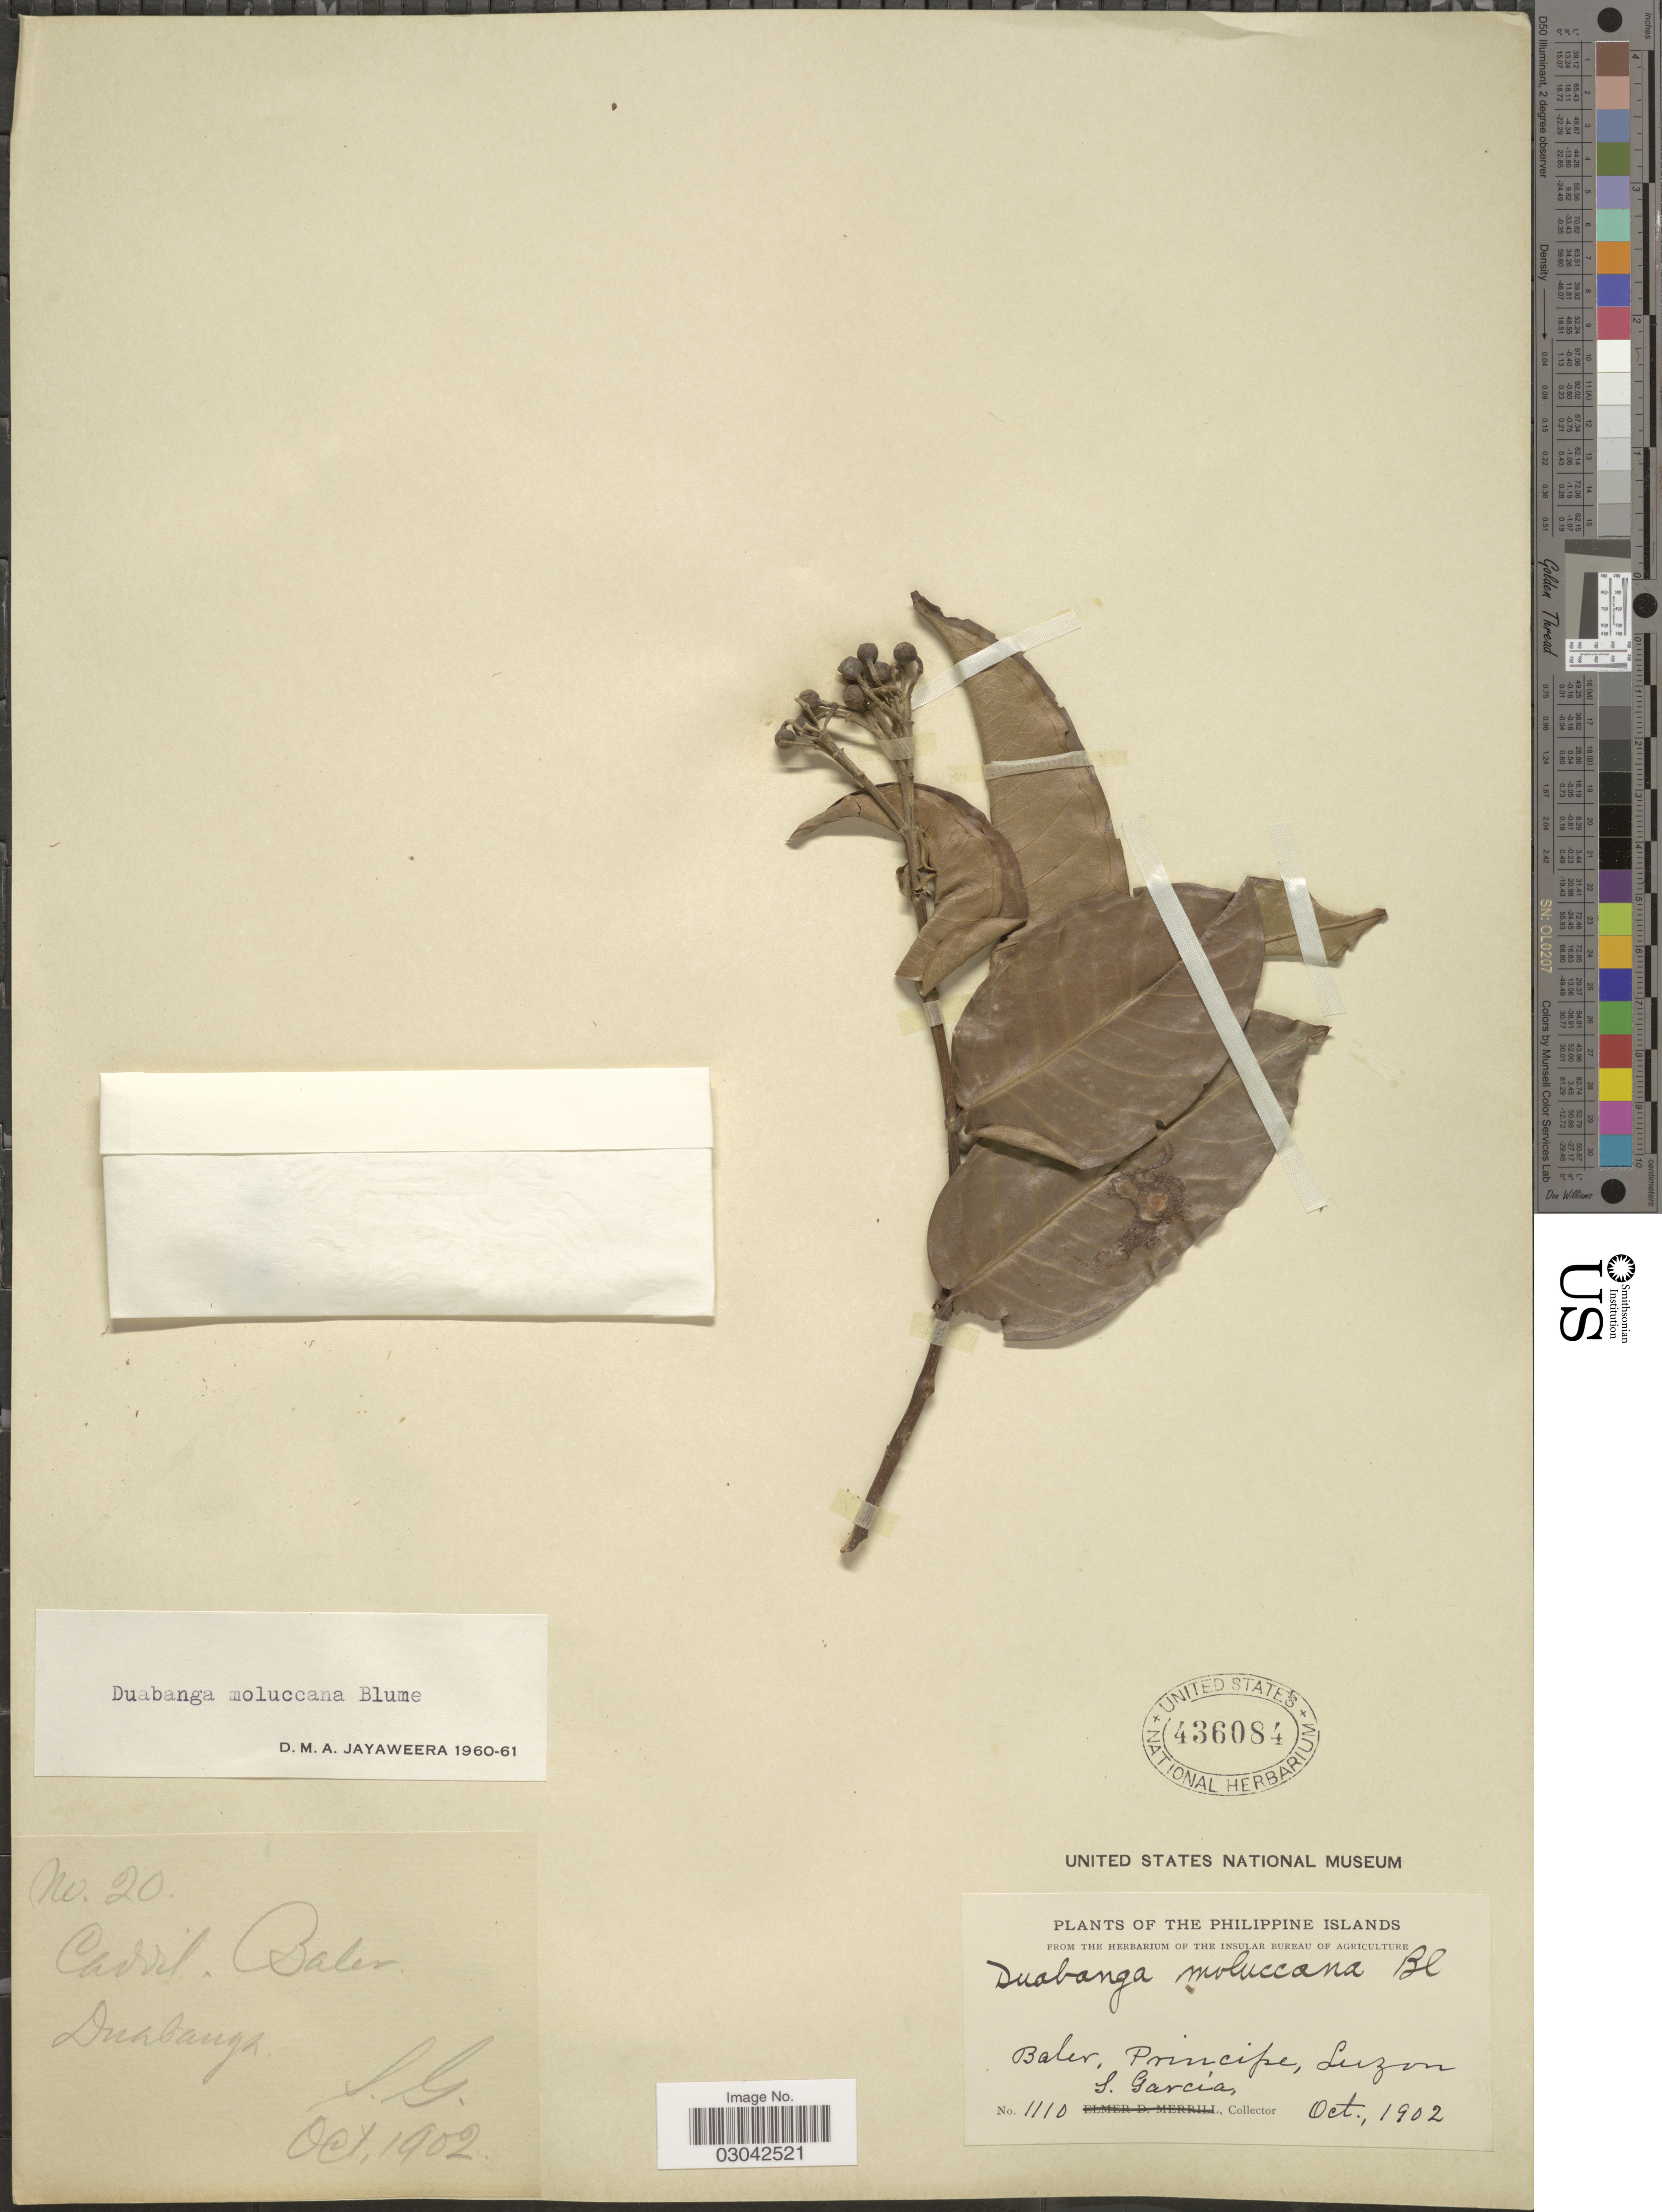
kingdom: Plantae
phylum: Tracheophyta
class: Magnoliopsida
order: Myrtales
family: Lythraceae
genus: Duabanga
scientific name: Duabanga moluccana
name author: Blume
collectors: S. Garcia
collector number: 20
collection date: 1902-10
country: Philippines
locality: Baler, Principe, Luzon.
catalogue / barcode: US 436084